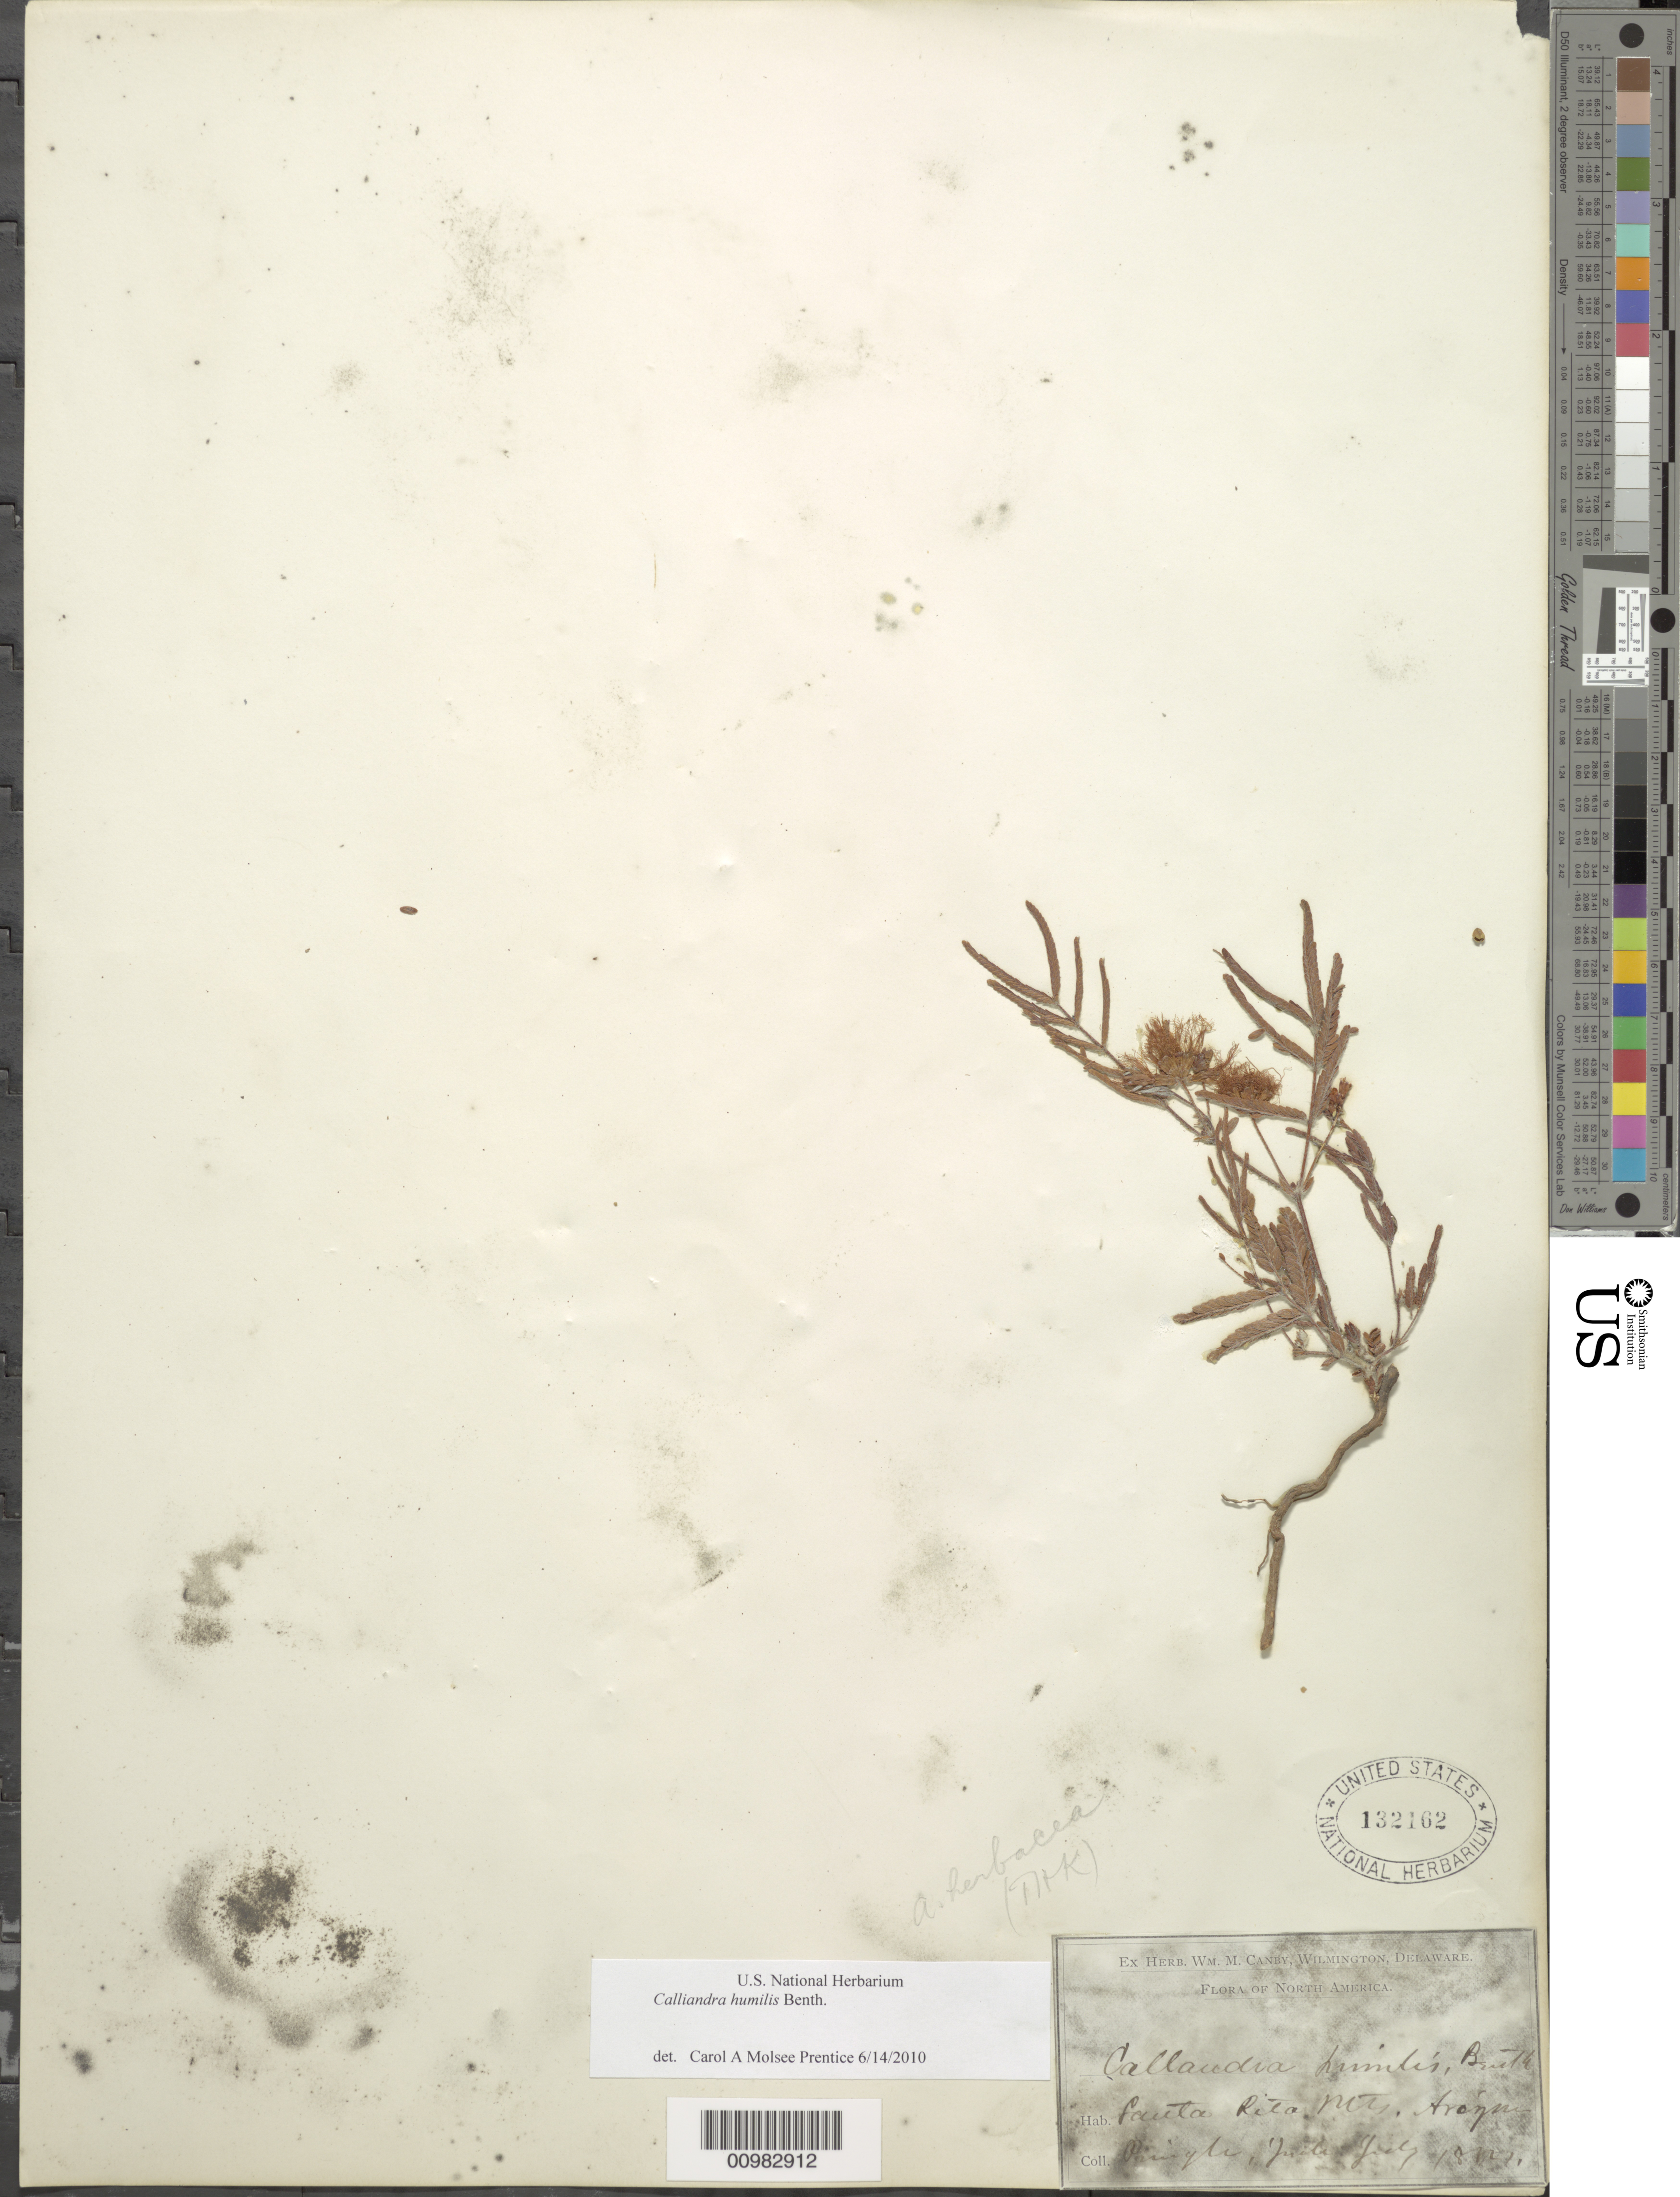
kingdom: Plantae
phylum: Tracheophyta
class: Magnoliopsida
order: Fabales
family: Fabaceae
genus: Calliandra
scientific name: Calliandra humilis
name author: Benth.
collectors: C. G. Pringle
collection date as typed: Jun 1814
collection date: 1814-06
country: United States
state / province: Arizona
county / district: Santa Cruz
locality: Santa Rita Mountains.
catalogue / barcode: US 132162